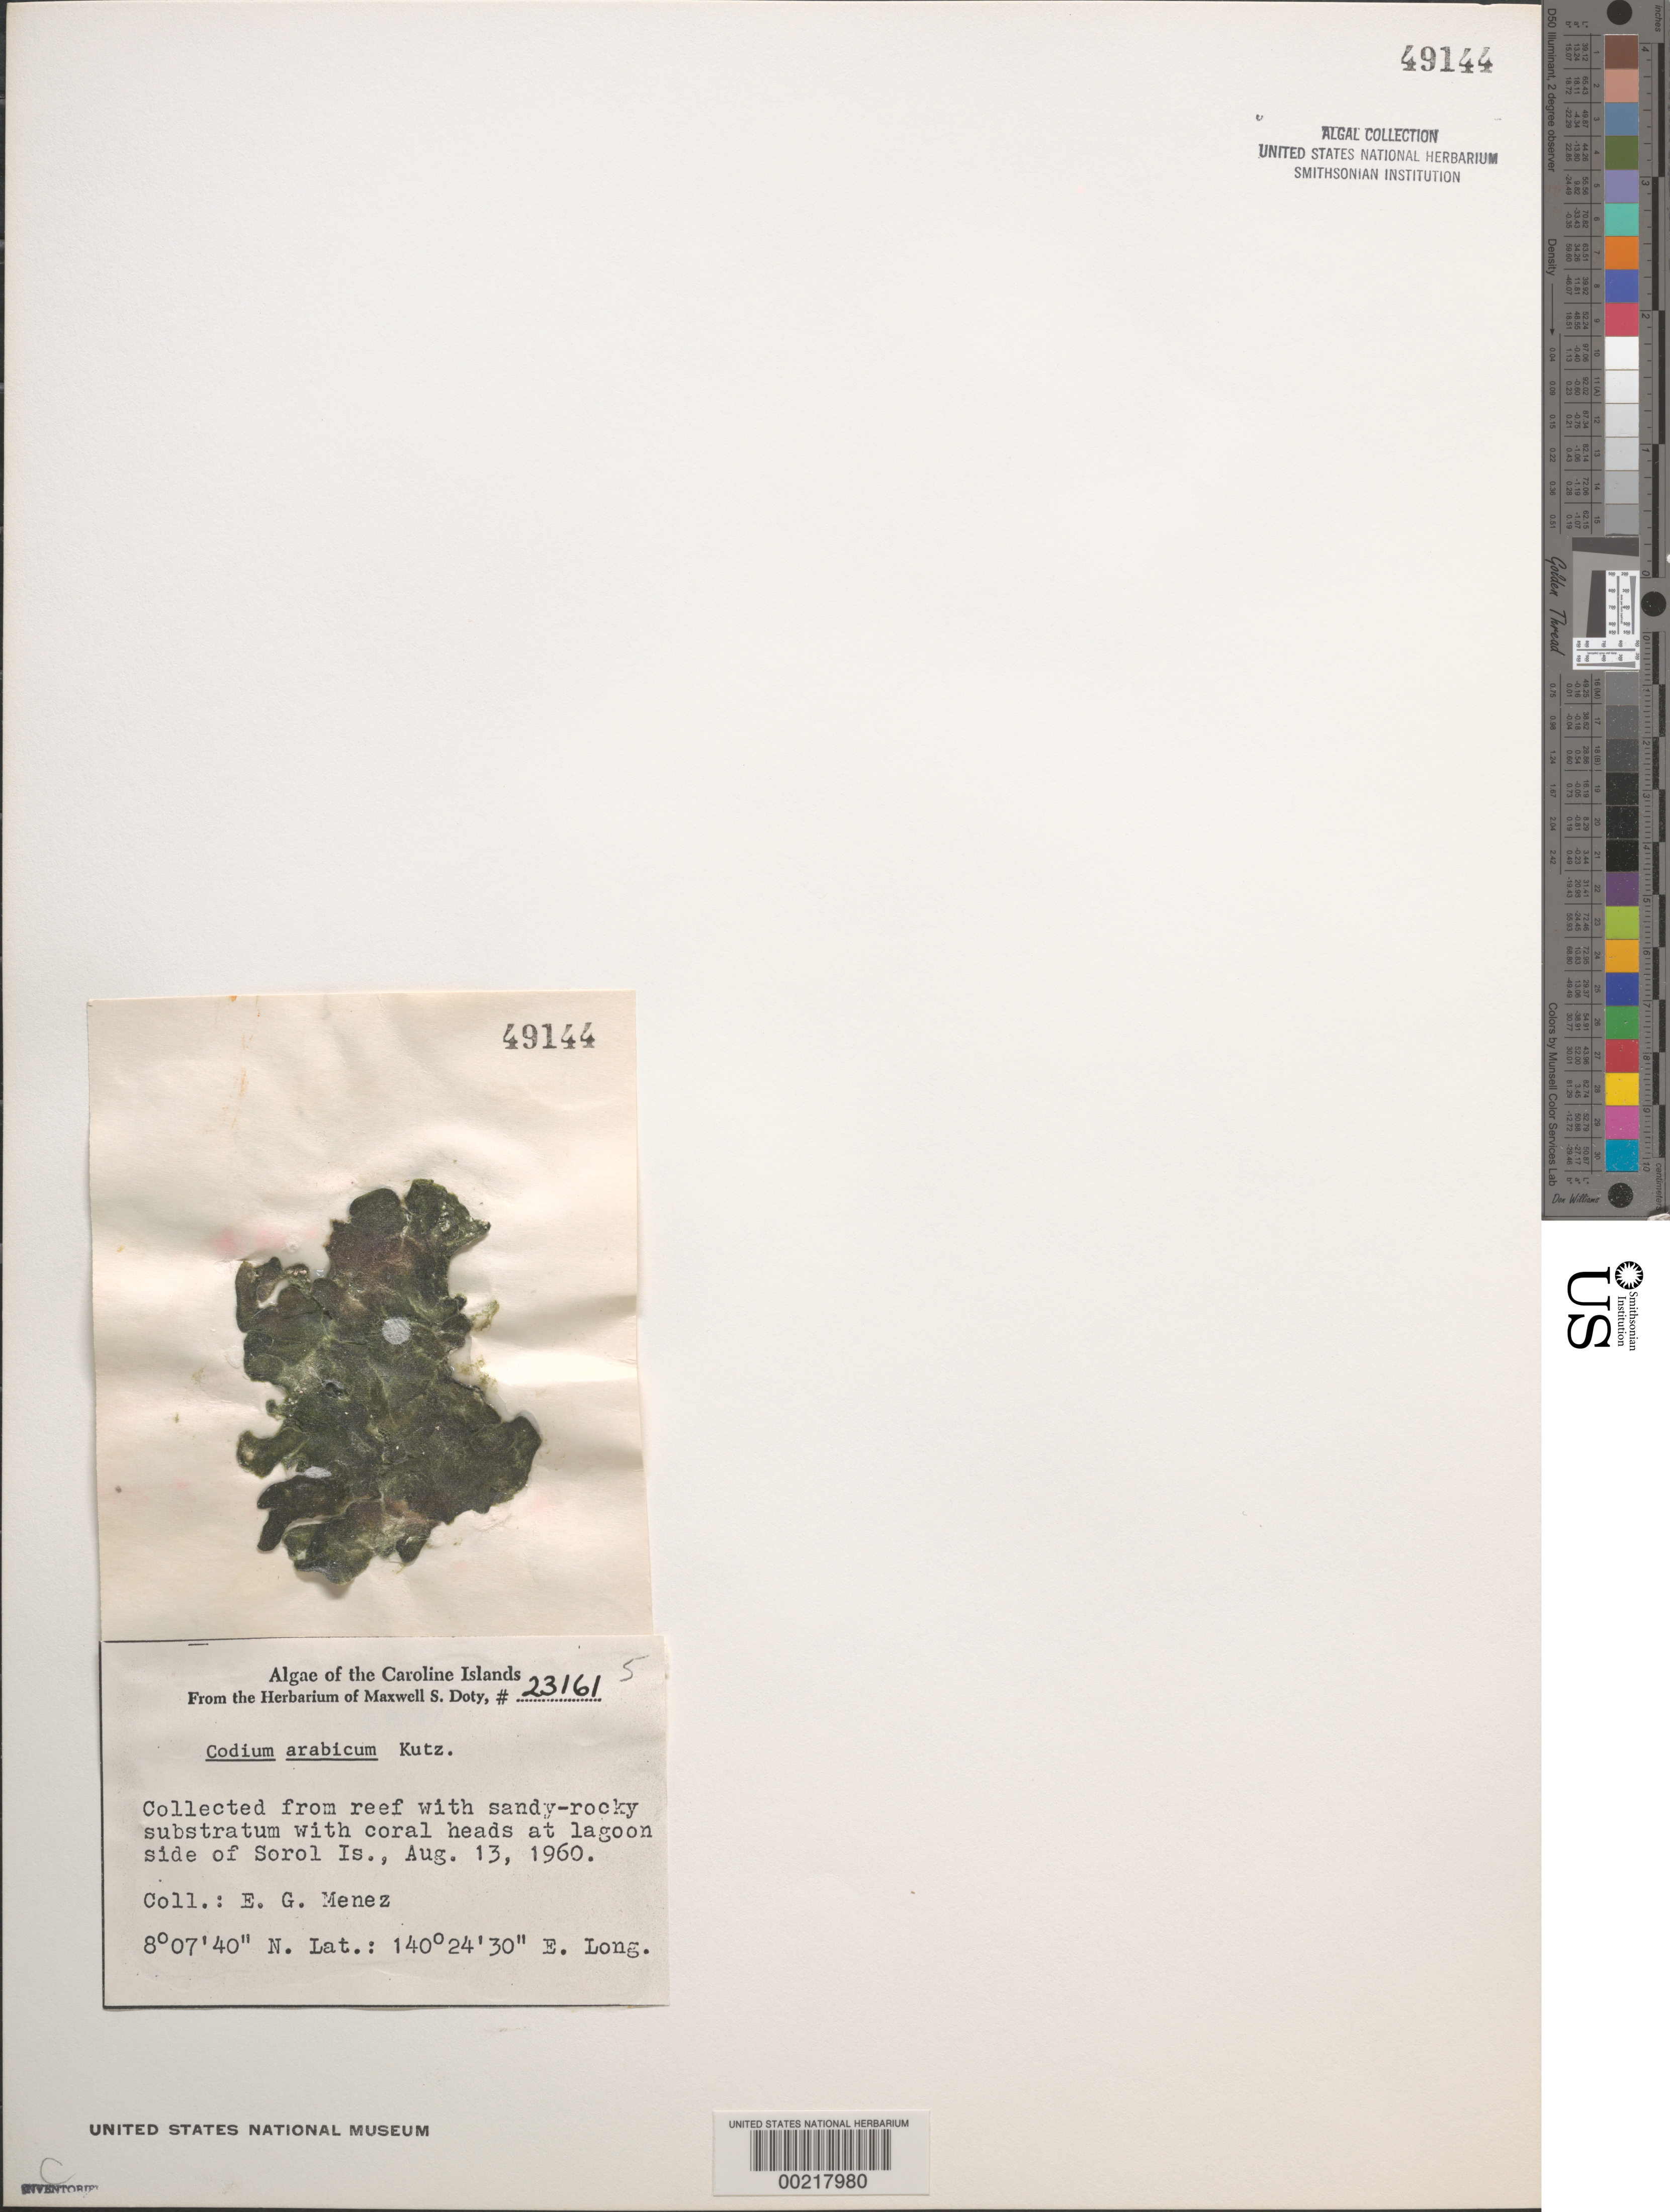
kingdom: Plantae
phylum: Chlorophyta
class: Ulvophyceae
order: Bryopsidales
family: Codiaceae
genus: Codium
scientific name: Codium arabicum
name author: Kütz.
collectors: Meñez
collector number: MSD 23161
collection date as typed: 13 Aug 1960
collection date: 1960-08-13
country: Micronesia, Federated States of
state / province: Yap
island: Sorol Atoll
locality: Sorel Islet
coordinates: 8 07' 40" N, 140 24' 30" E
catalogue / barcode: US 49144